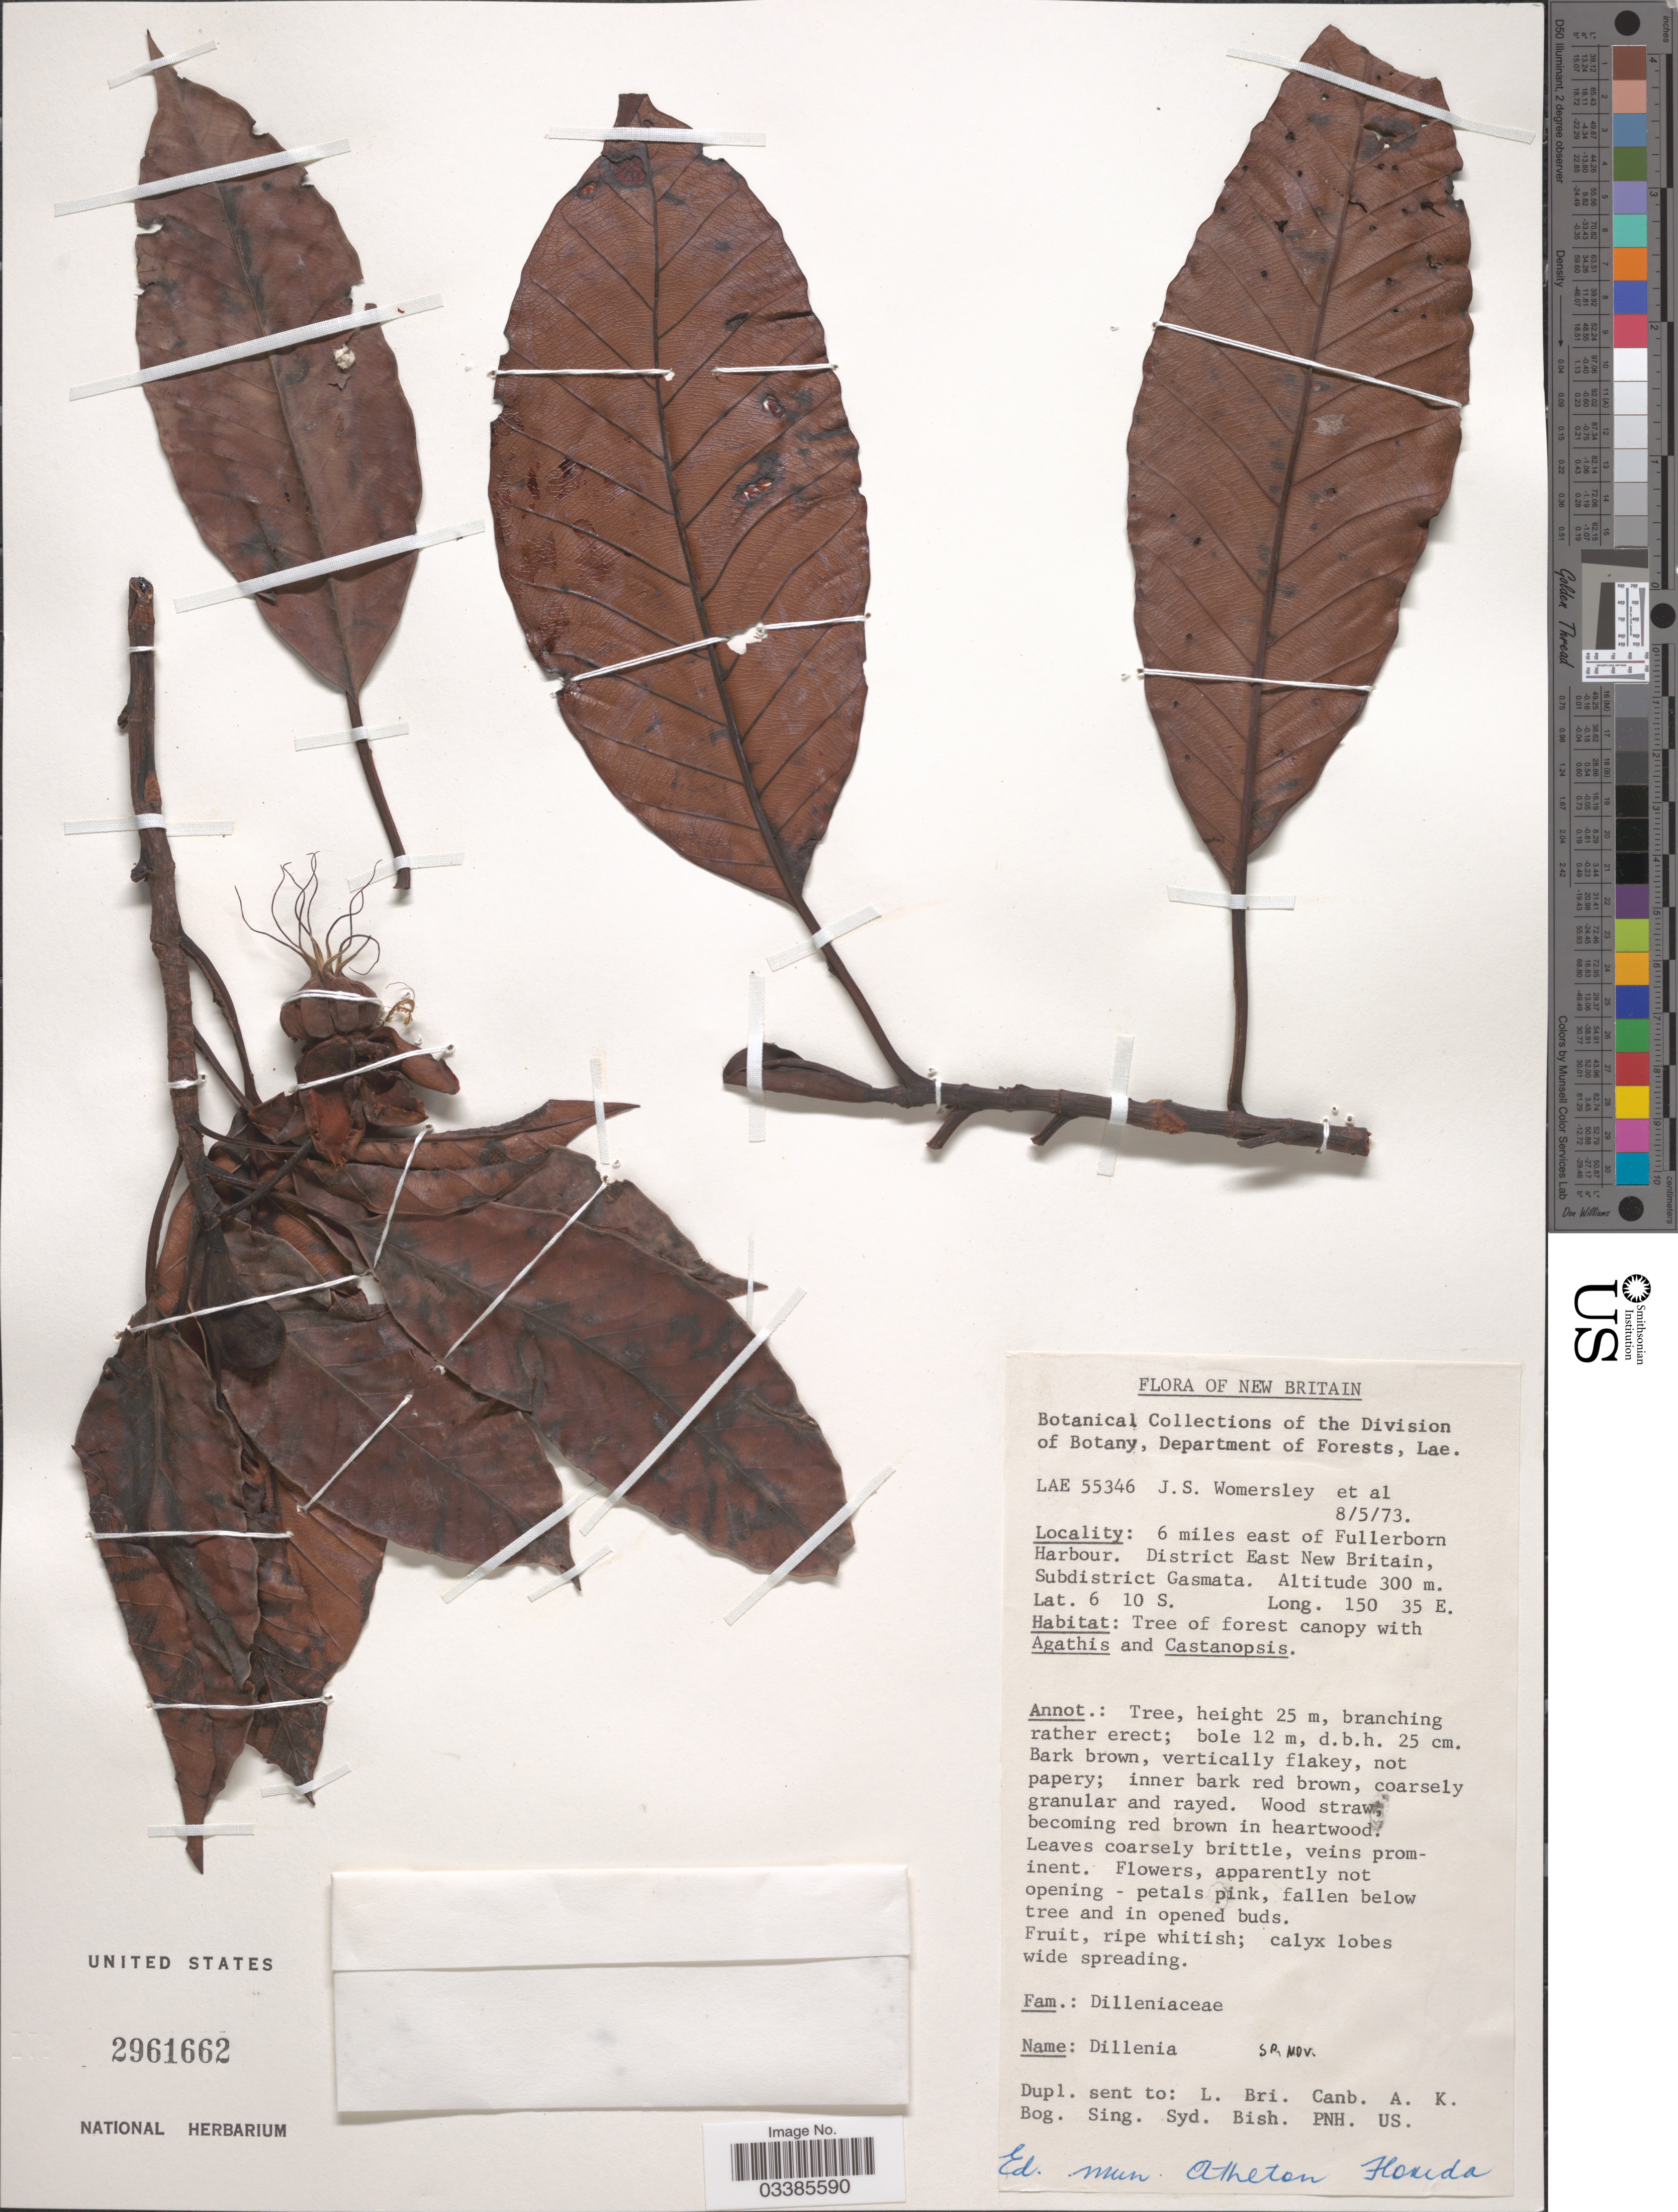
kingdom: Plantae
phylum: Tracheophyta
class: Magnoliopsida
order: Dilleniales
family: Dilleniaceae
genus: Dillenia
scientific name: Dillenia sp.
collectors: J. S. Womersley & et al.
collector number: LAE 55346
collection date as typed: Transcribed d/m/y: 8/5/73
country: Papua New Guinea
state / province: East New Britain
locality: New Britain. 6 miles east of Fullerborn Harbour. District East New Britain, Subdistrict Gasmata.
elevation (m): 300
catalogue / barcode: US 2961662